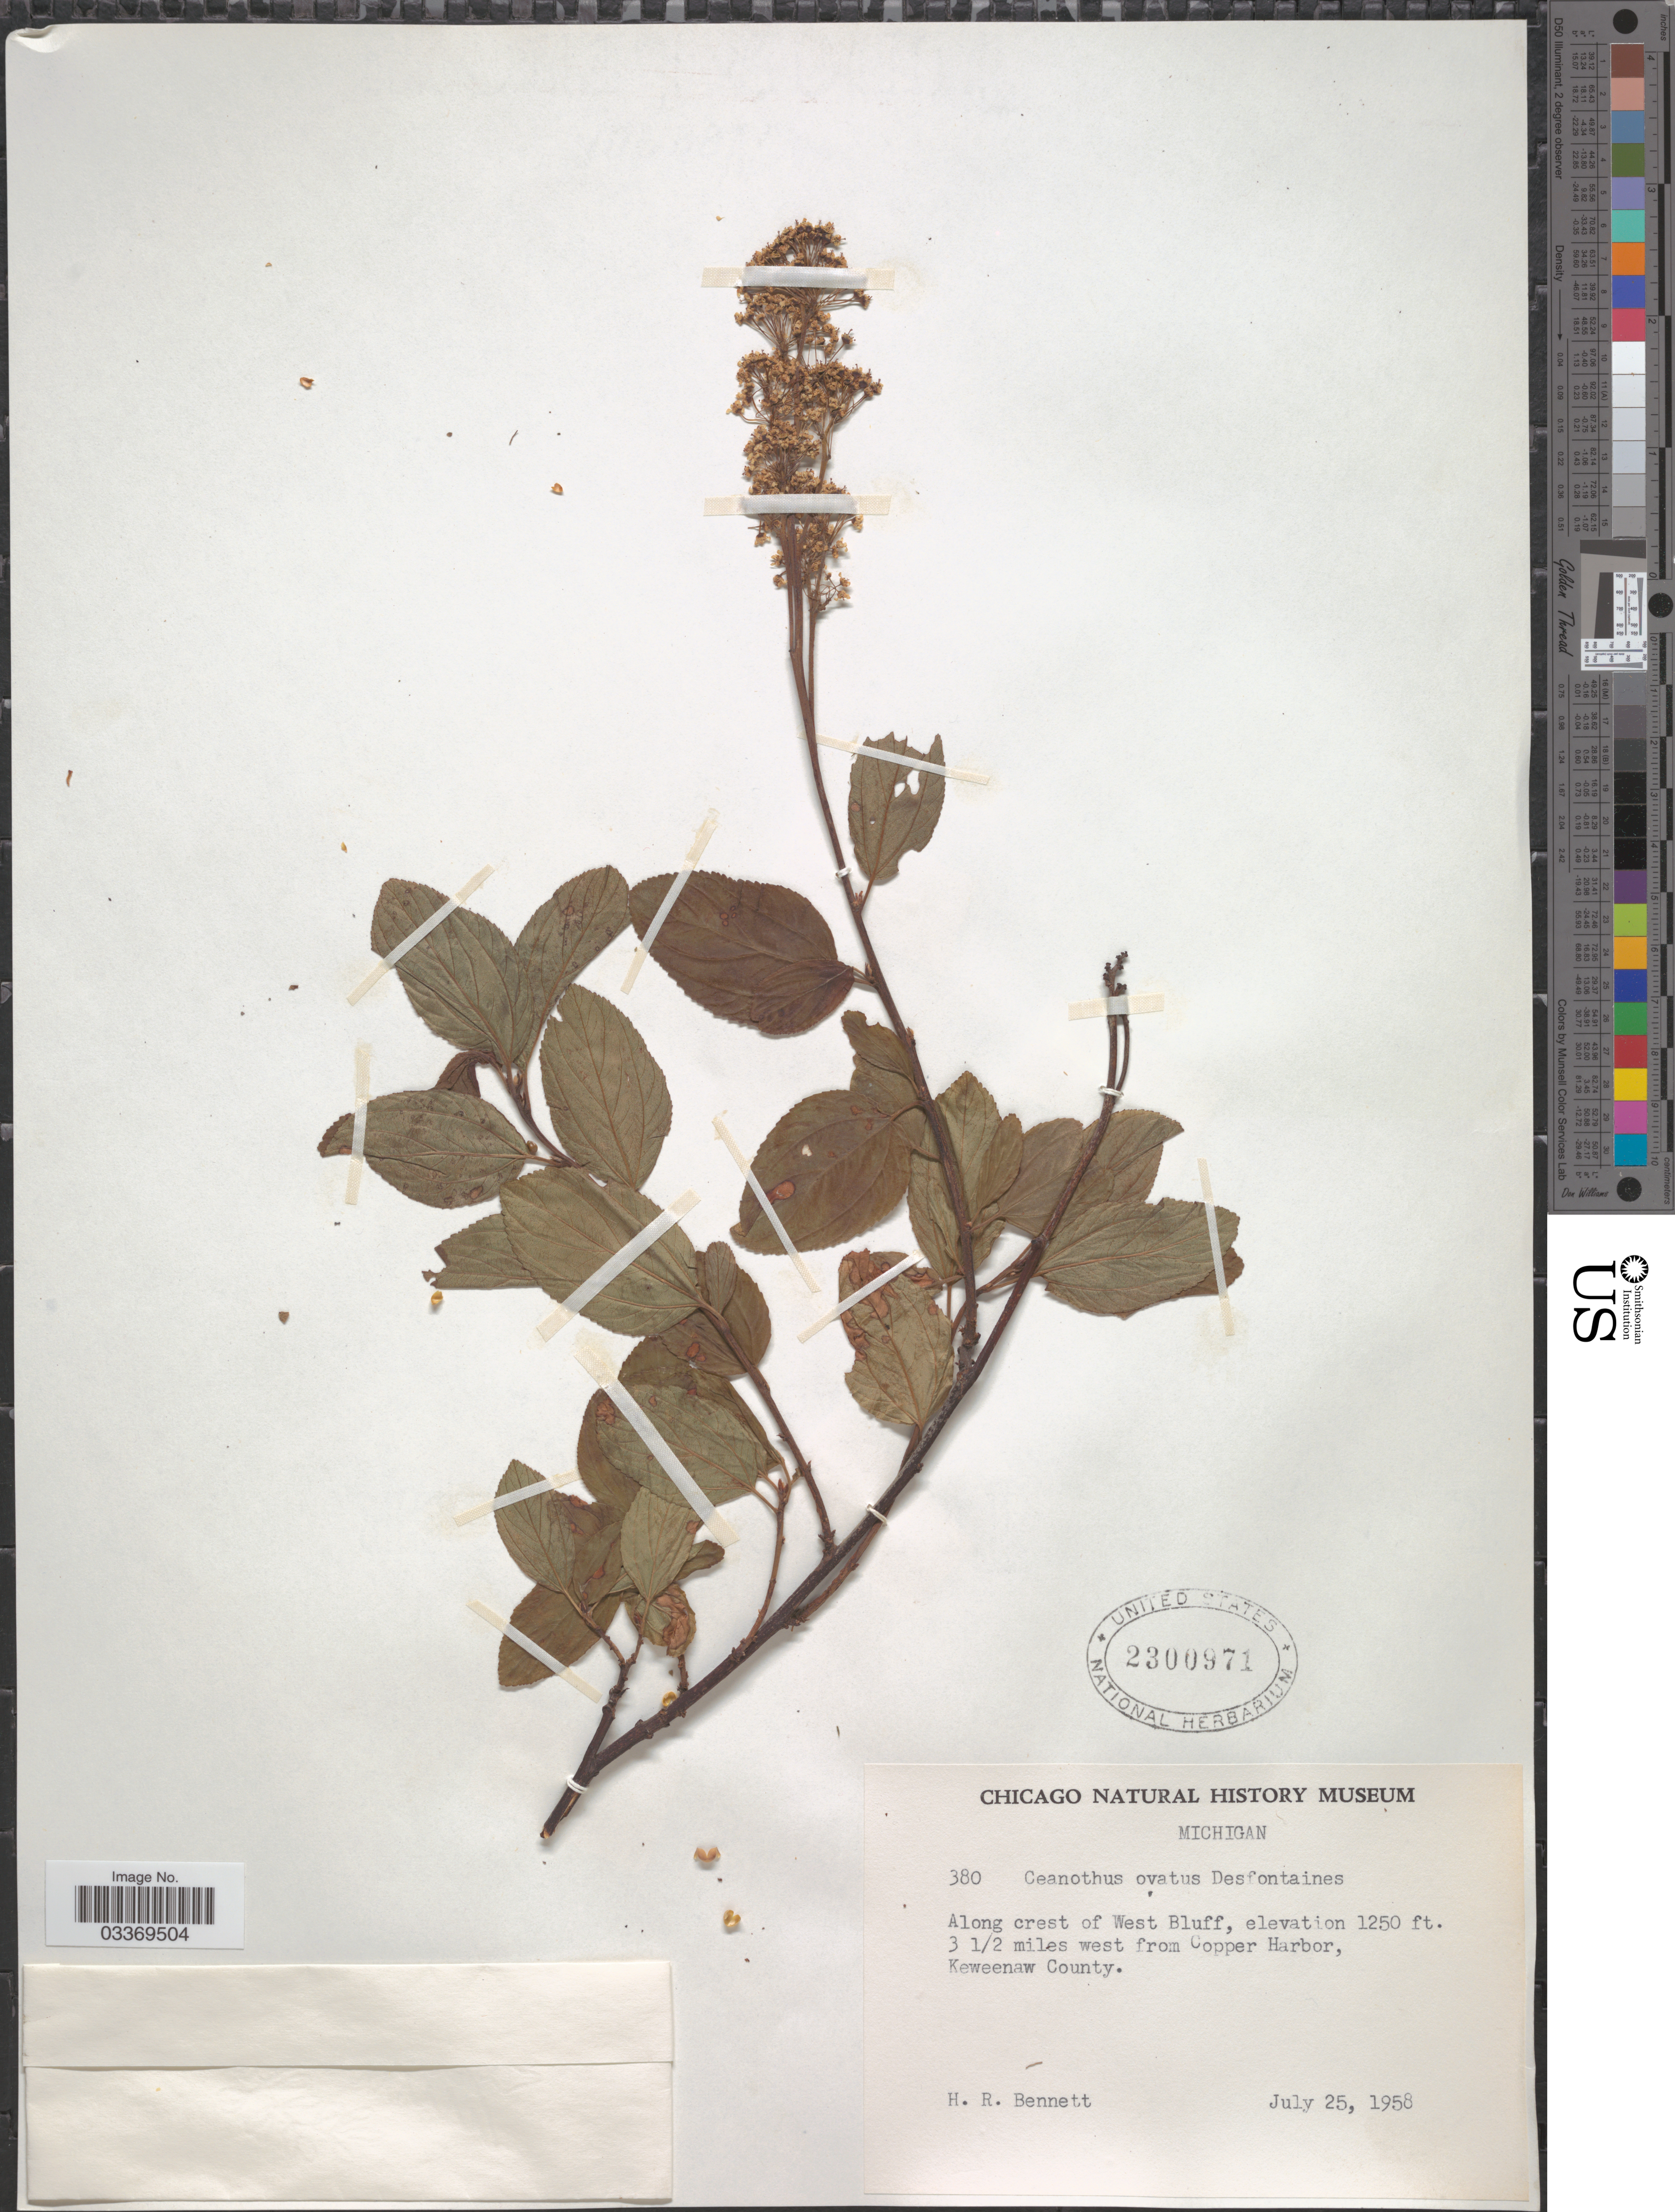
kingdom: Plantae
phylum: Tracheophyta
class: Magnoliopsida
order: Rosales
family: Rhamnaceae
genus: Ceanothus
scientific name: Ceanothus ovatus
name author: Desf.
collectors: H. R. Bennett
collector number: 380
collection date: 1958-07-25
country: United States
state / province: Michigan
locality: Along crest of West Bluff, 3 1/2 miles west from Copper Harbor, Keweenaw County.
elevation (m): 381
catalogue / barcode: US 2300971